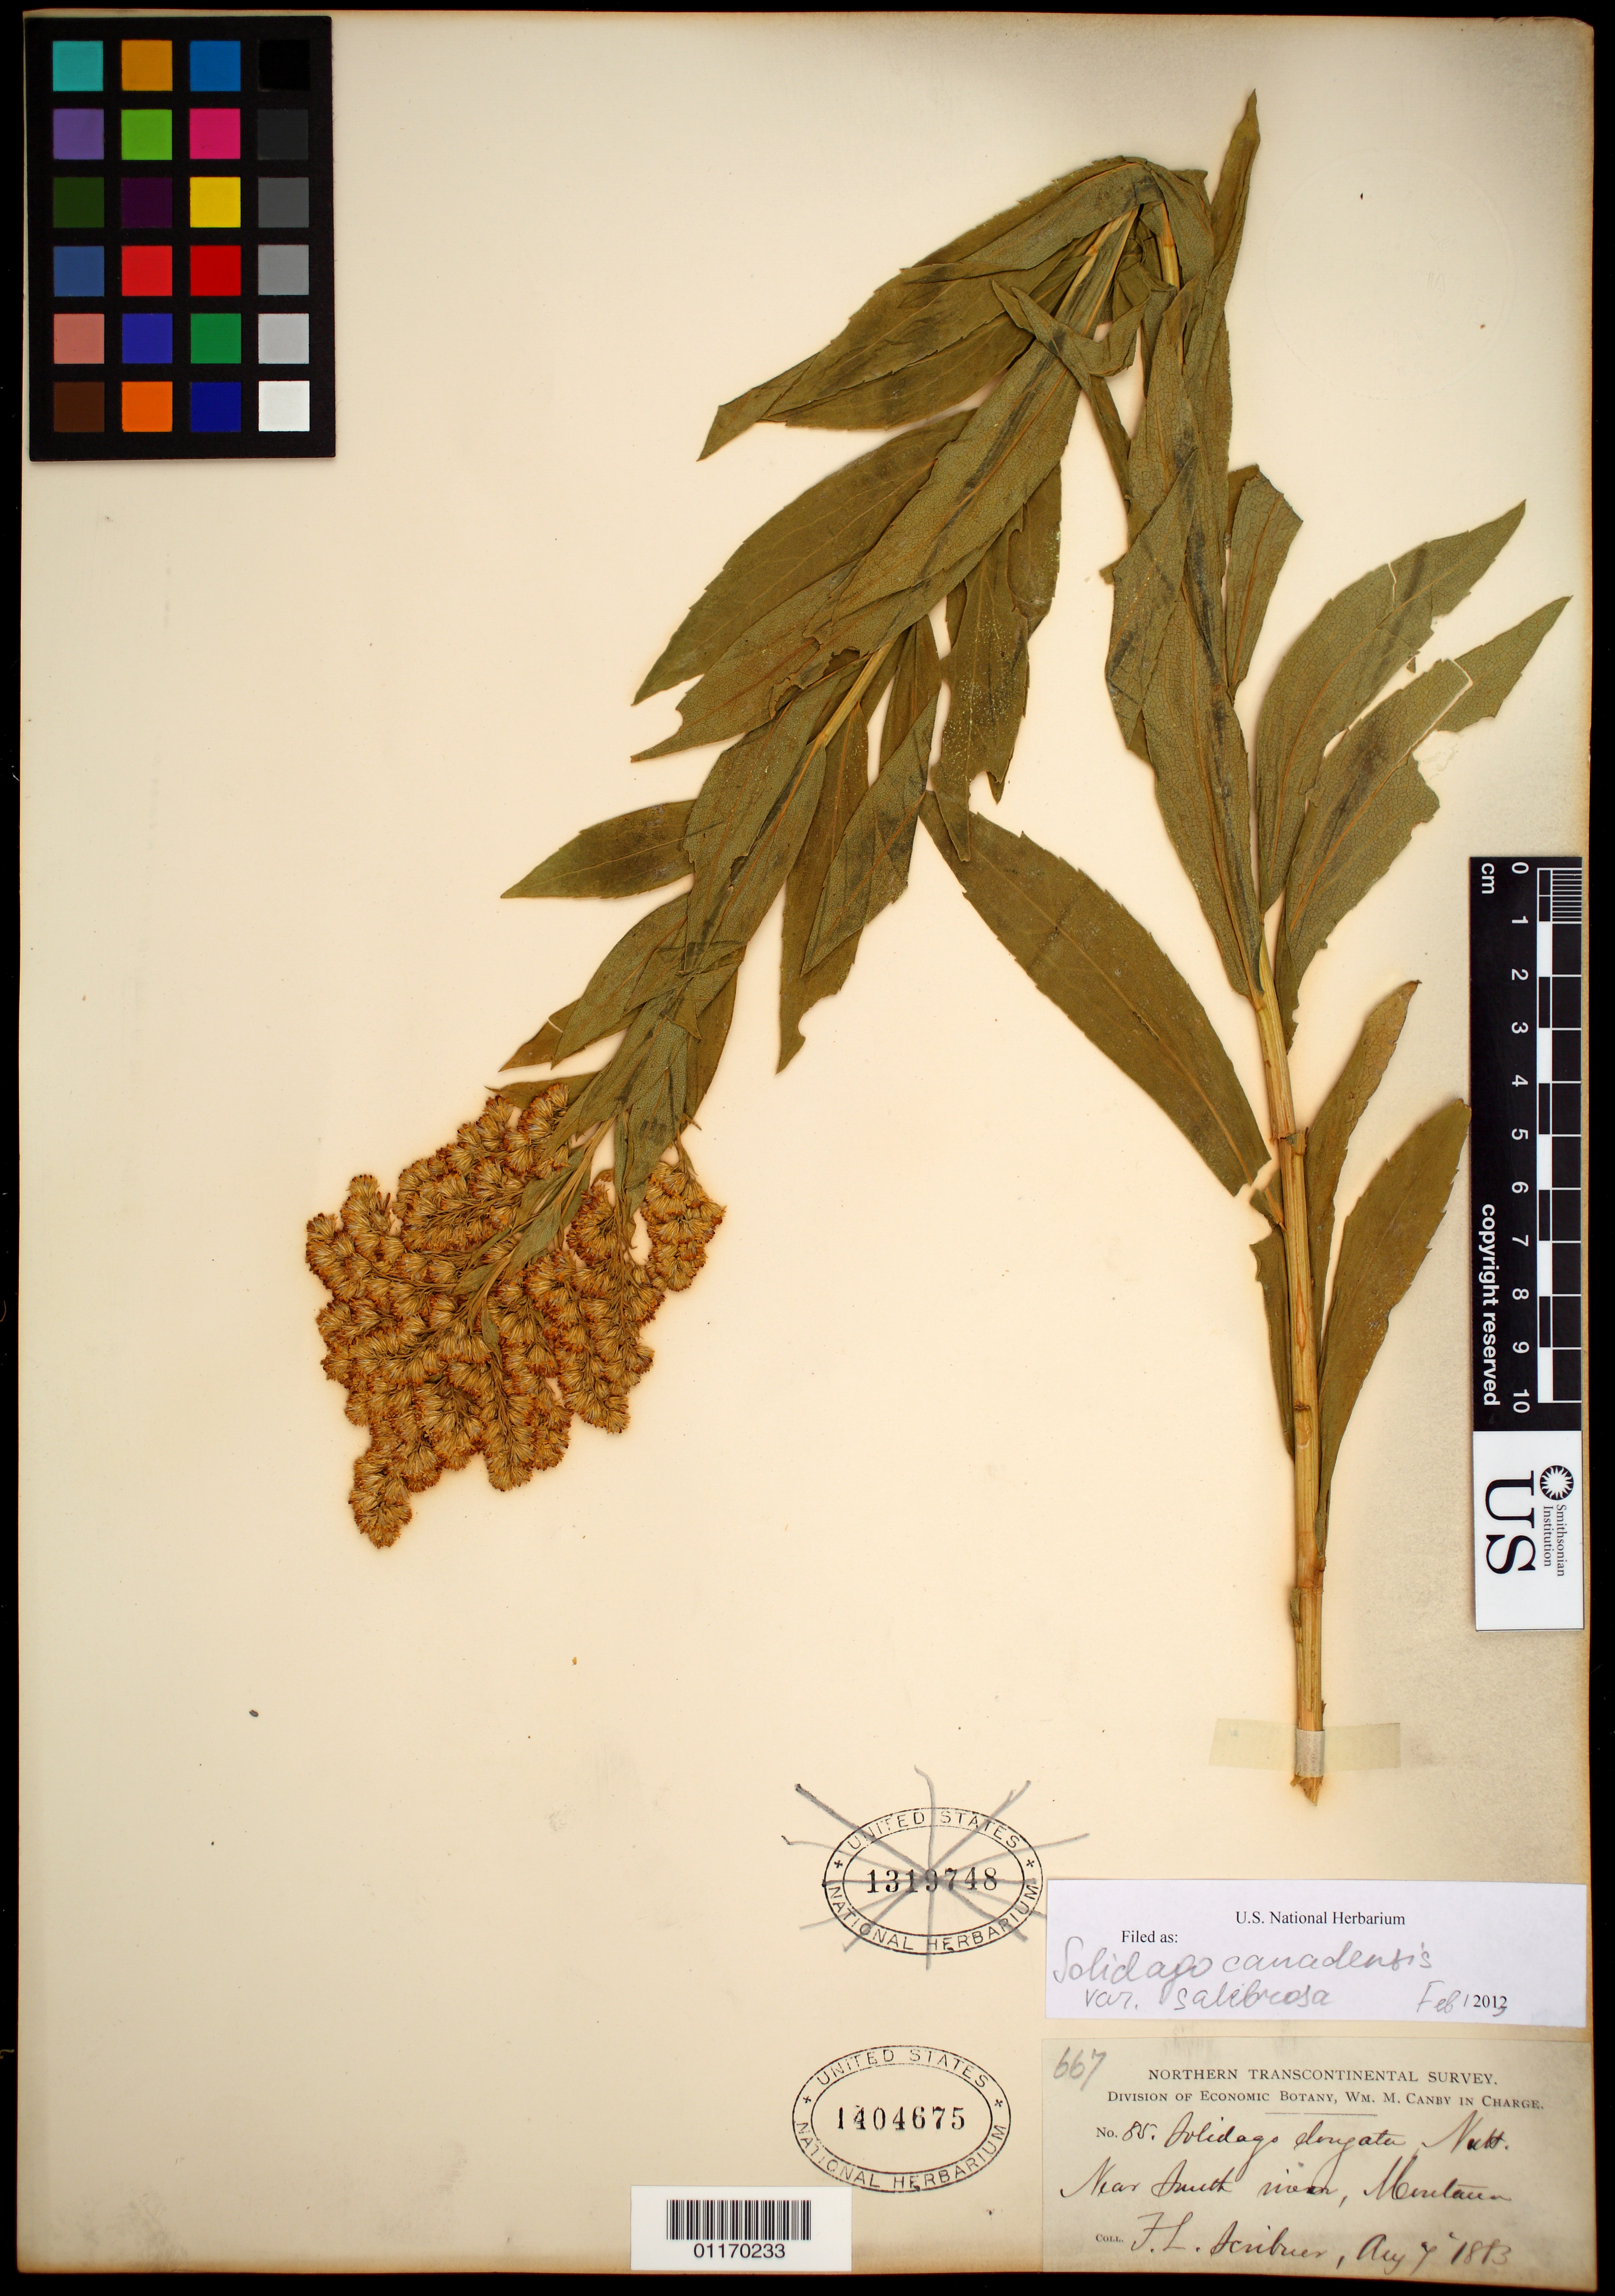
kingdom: Plantae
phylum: Tracheophyta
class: Magnoliopsida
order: Asterales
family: Asteraceae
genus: Solidago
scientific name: Solidago canadensis var. salebrosa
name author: (Piper) M.E. Jones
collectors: F. L. Scribner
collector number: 85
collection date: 1883-08-07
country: United States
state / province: Montana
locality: near Smith River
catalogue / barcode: US 1404675